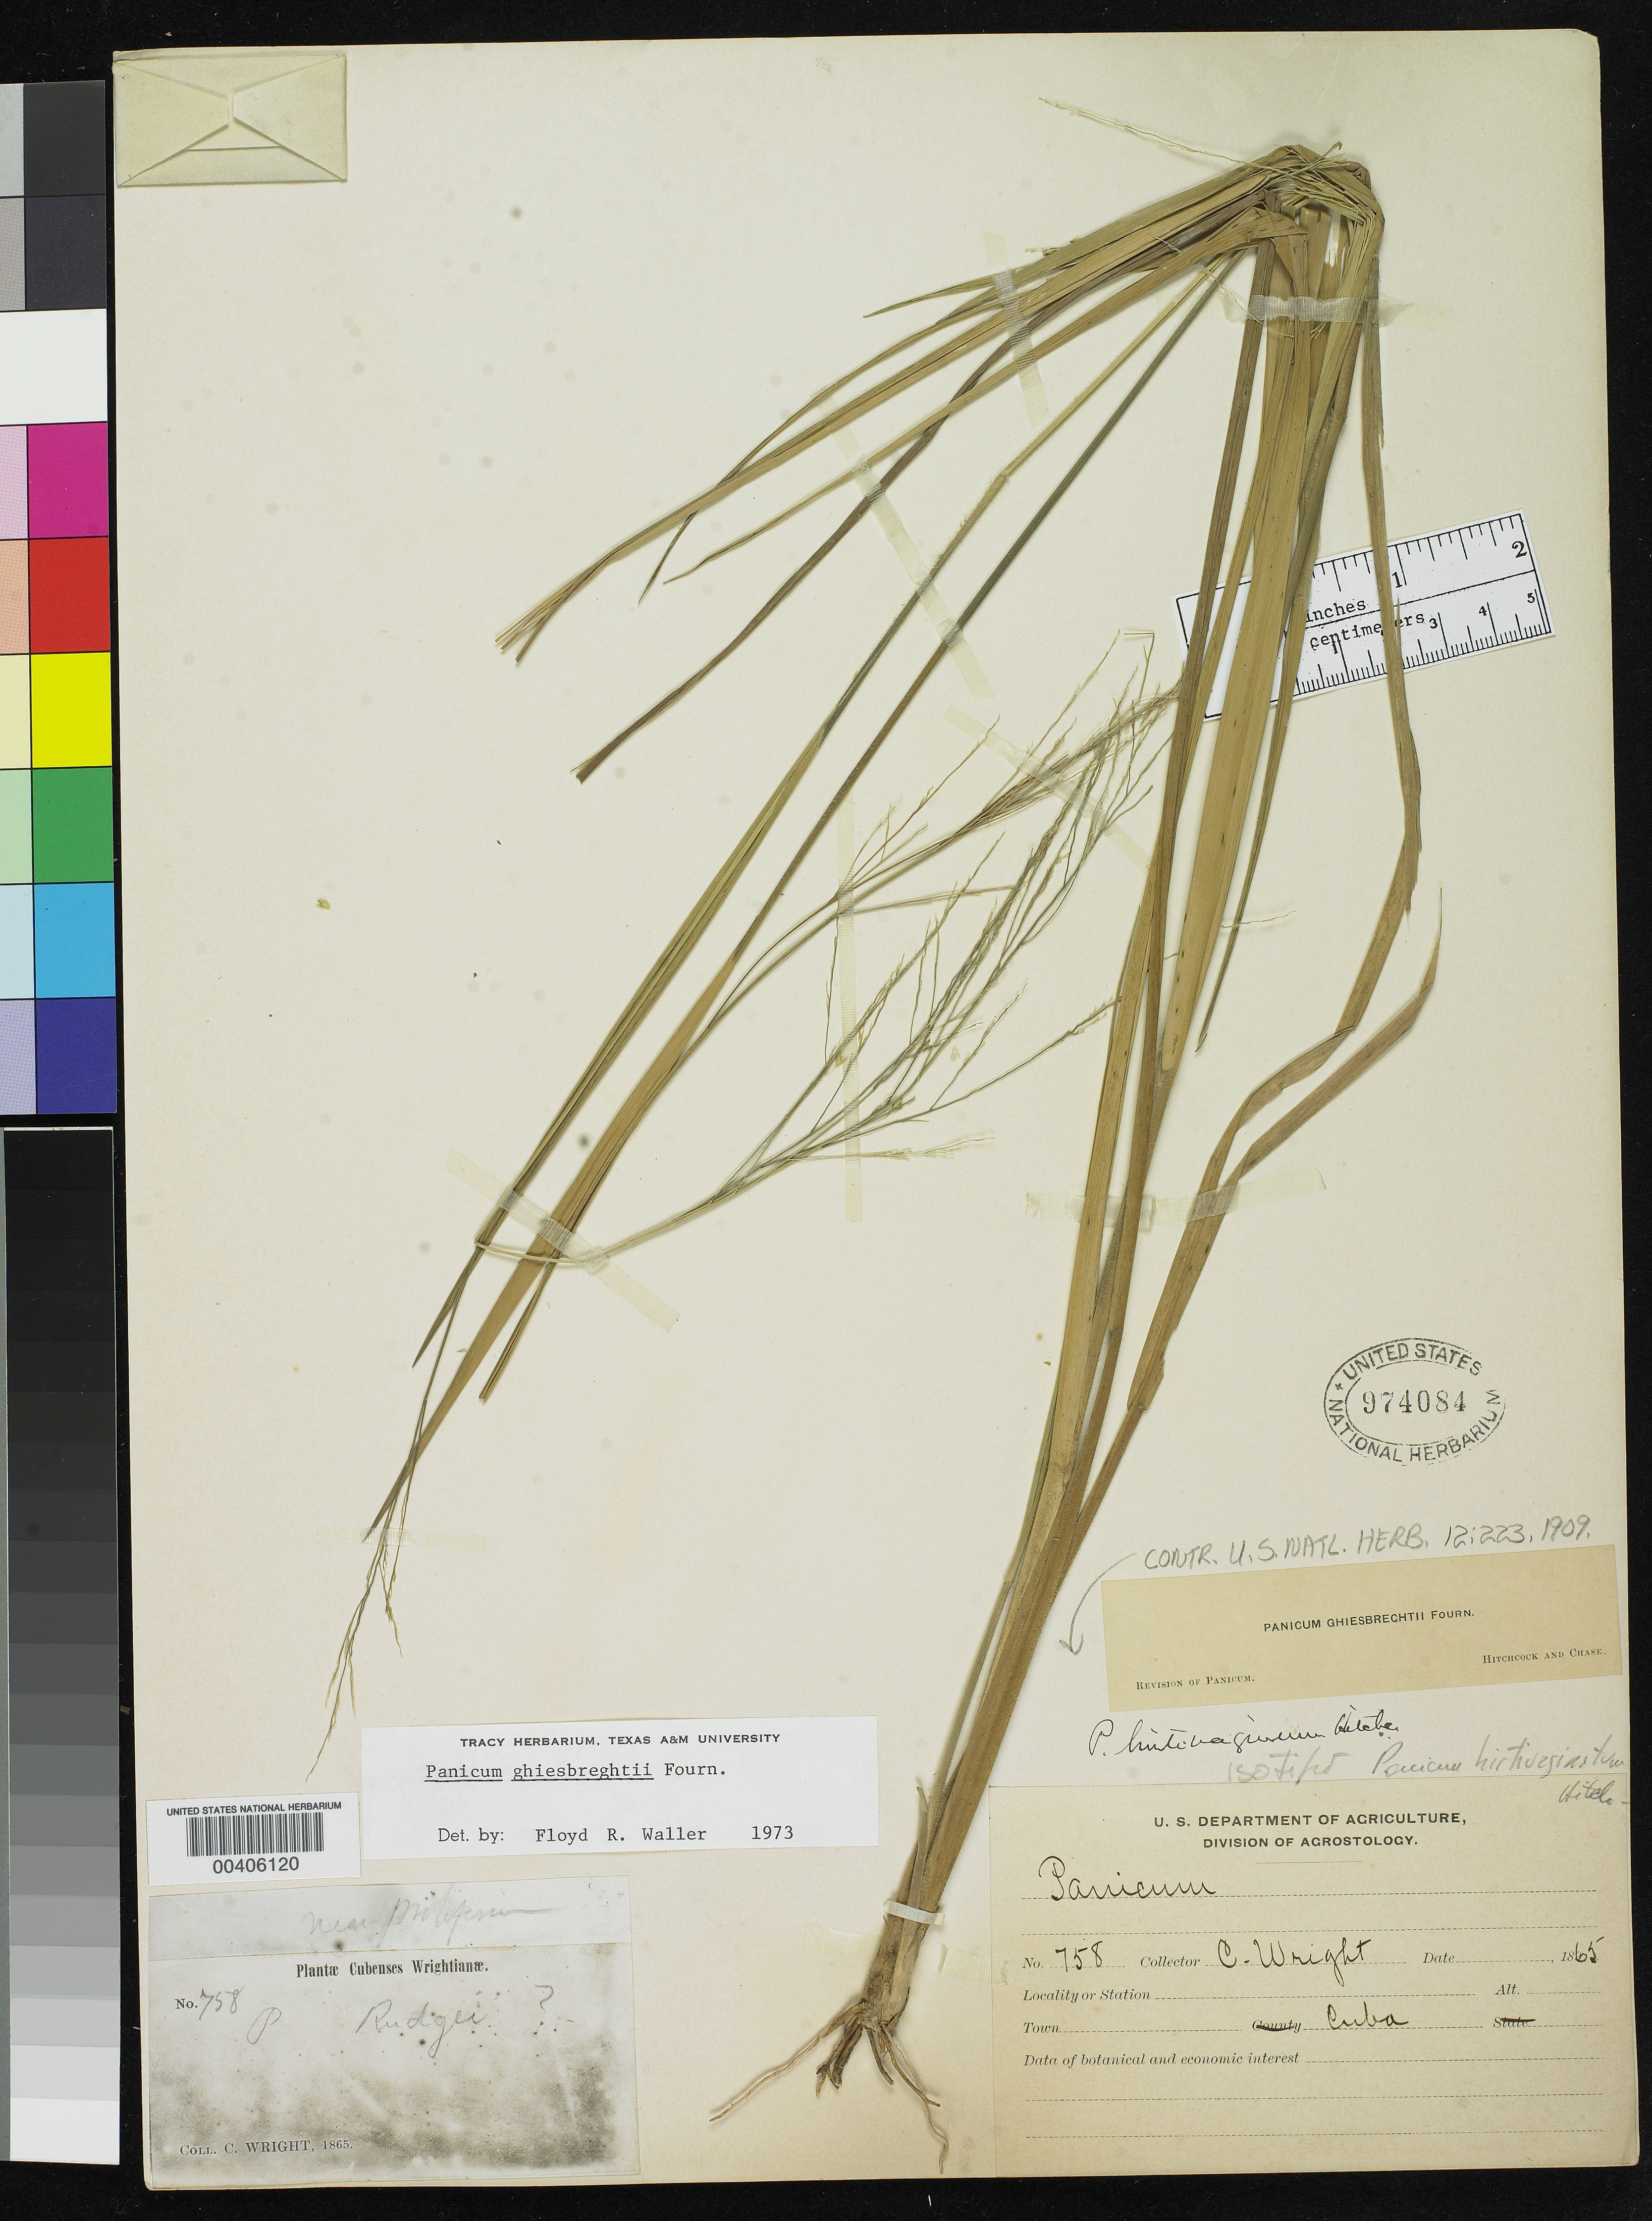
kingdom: Plantae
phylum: Tracheophyta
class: Liliopsida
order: Poales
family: Poaceae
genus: Panicum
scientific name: Panicum hirtivaginum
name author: Hitchc.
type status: Isotype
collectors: C. Wright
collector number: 758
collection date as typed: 1865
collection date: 1865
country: Cuba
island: Greater Antilles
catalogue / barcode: US 974084